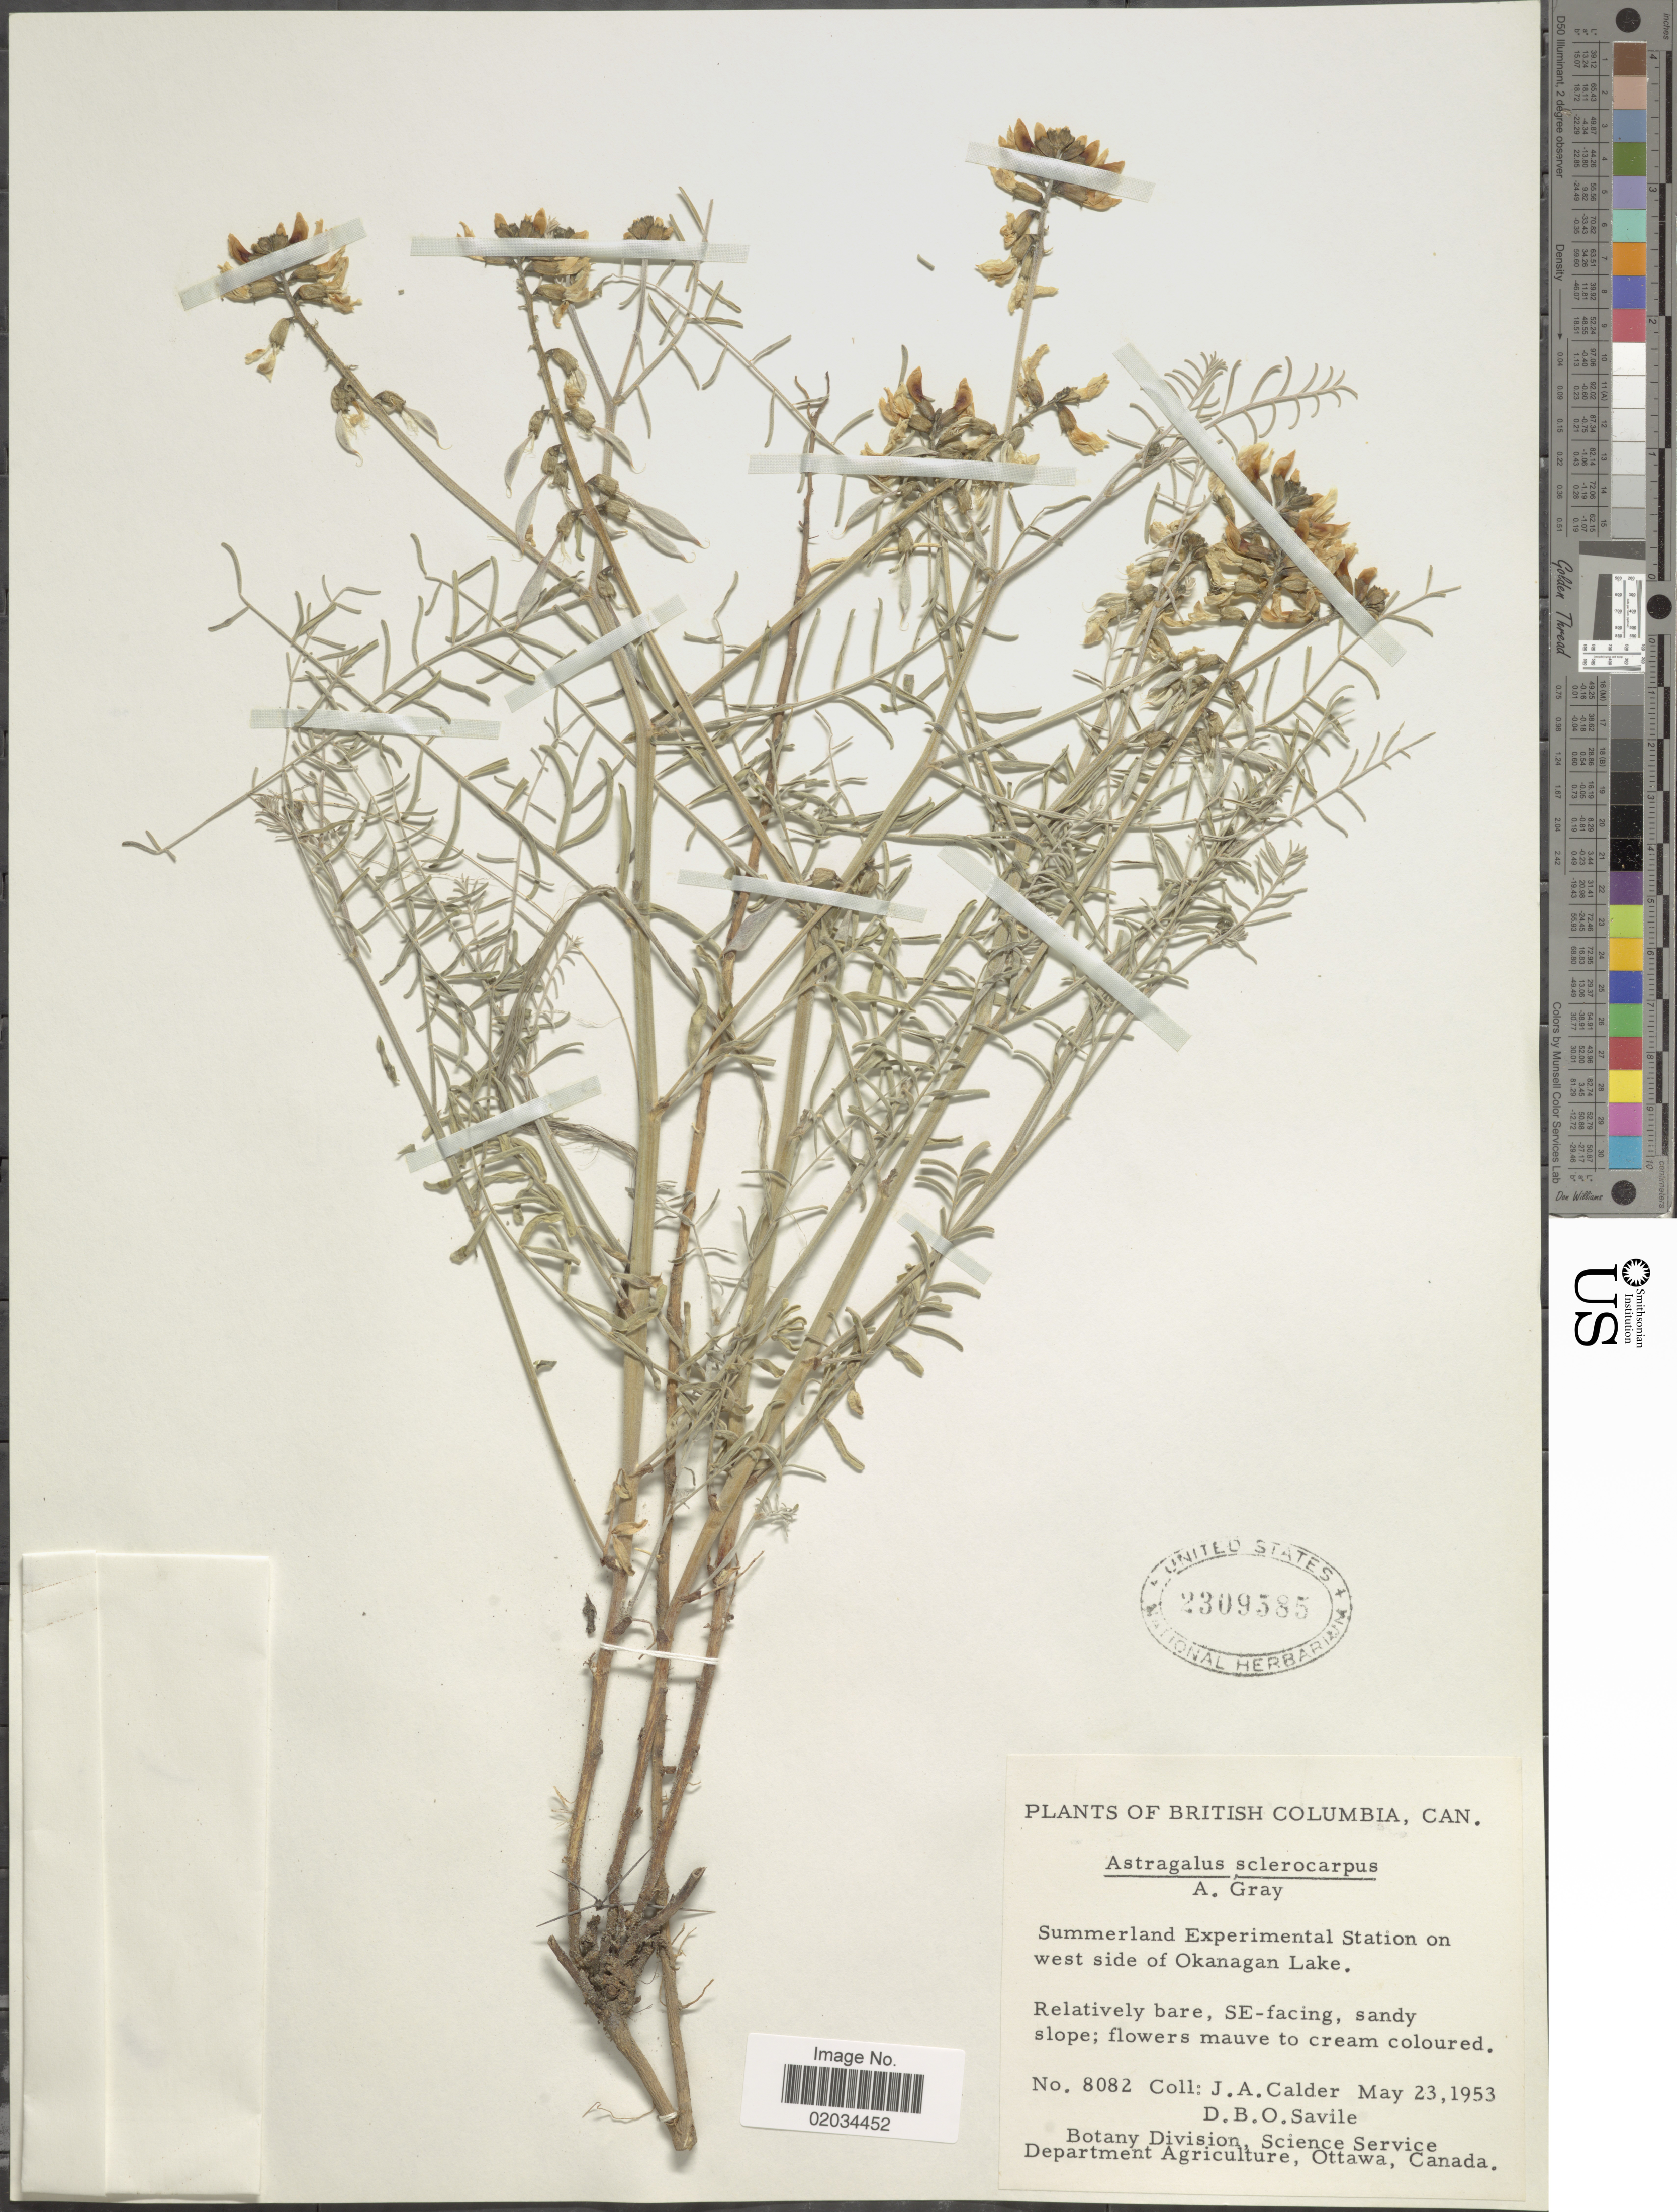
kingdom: Plantae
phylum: Tracheophyta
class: Magnoliopsida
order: Fabales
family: Fabaceae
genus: Astragalus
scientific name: Astragalus sclerocarpus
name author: A. Gray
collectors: J. A. Calder & D. Savile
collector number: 8082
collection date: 1953-05-23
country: Canada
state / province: British Columbia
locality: Summerland Experimental Station on west side of Okanogan Lake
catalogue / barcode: US 2309585